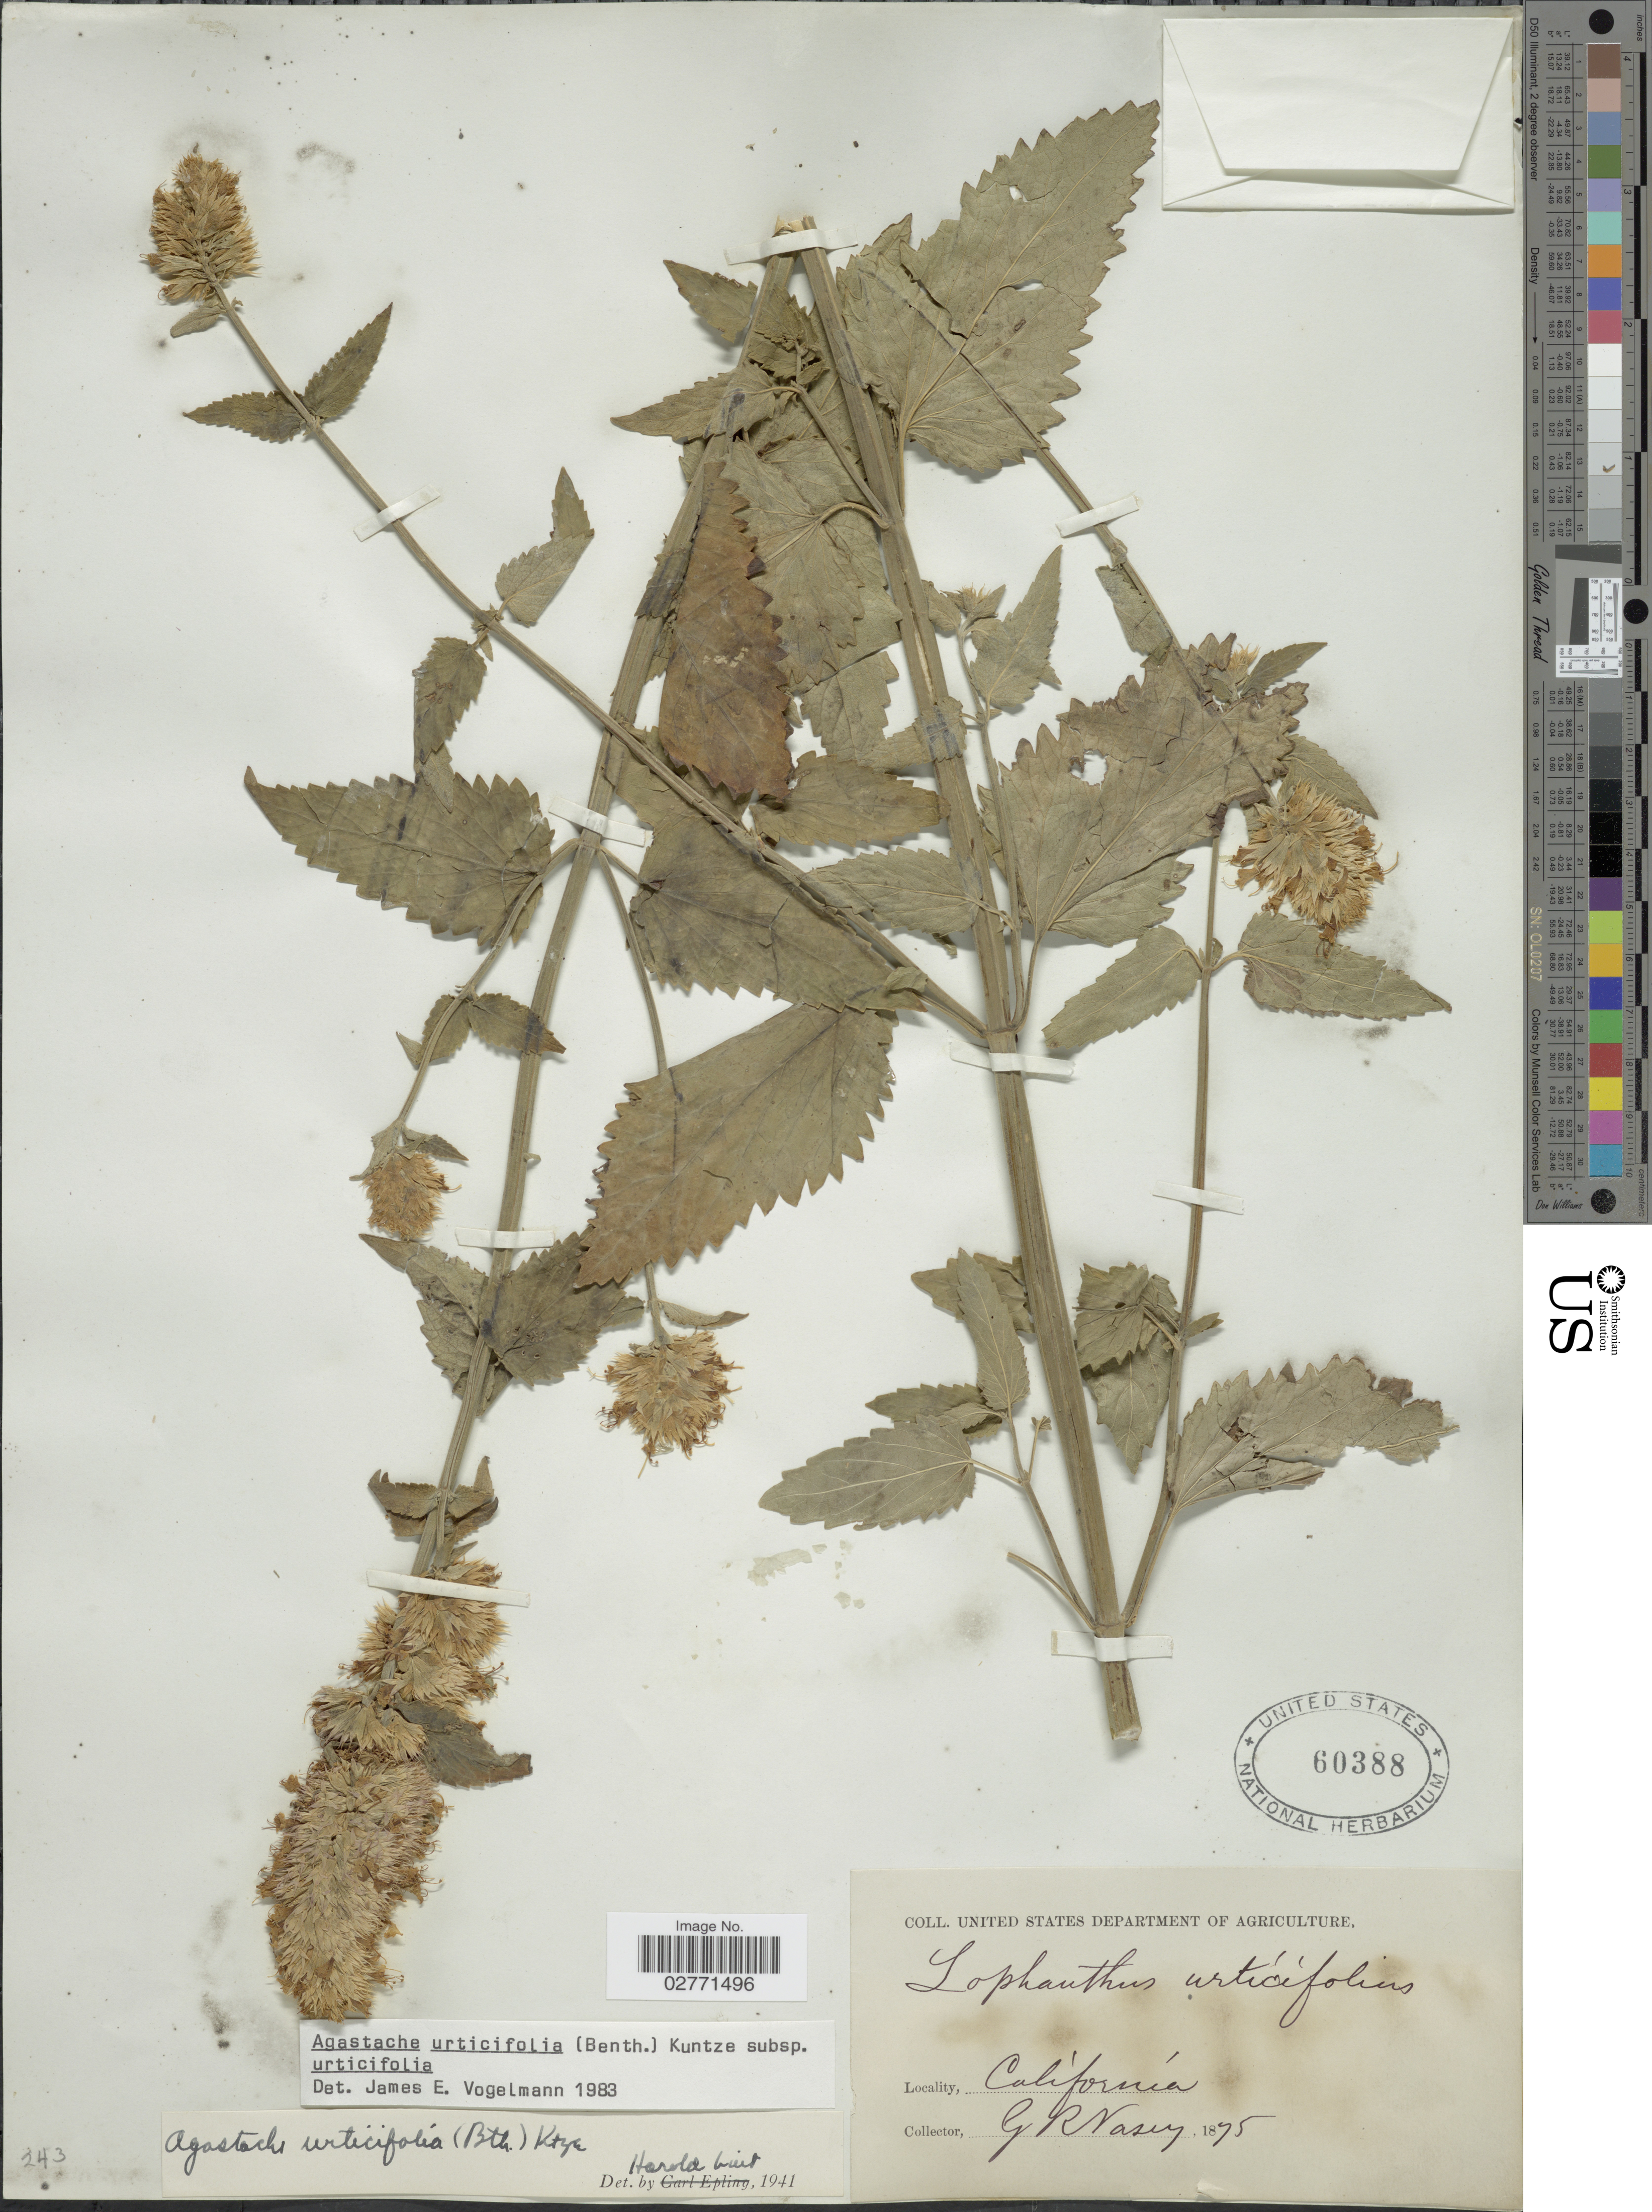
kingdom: Plantae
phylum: Tracheophyta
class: Magnoliopsida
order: Lamiales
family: Lamiaceae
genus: Agastache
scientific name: Agastache urticifolia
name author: (Benth.) Kuntze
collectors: G. R. Vasey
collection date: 1875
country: United States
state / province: California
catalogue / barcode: US 60388